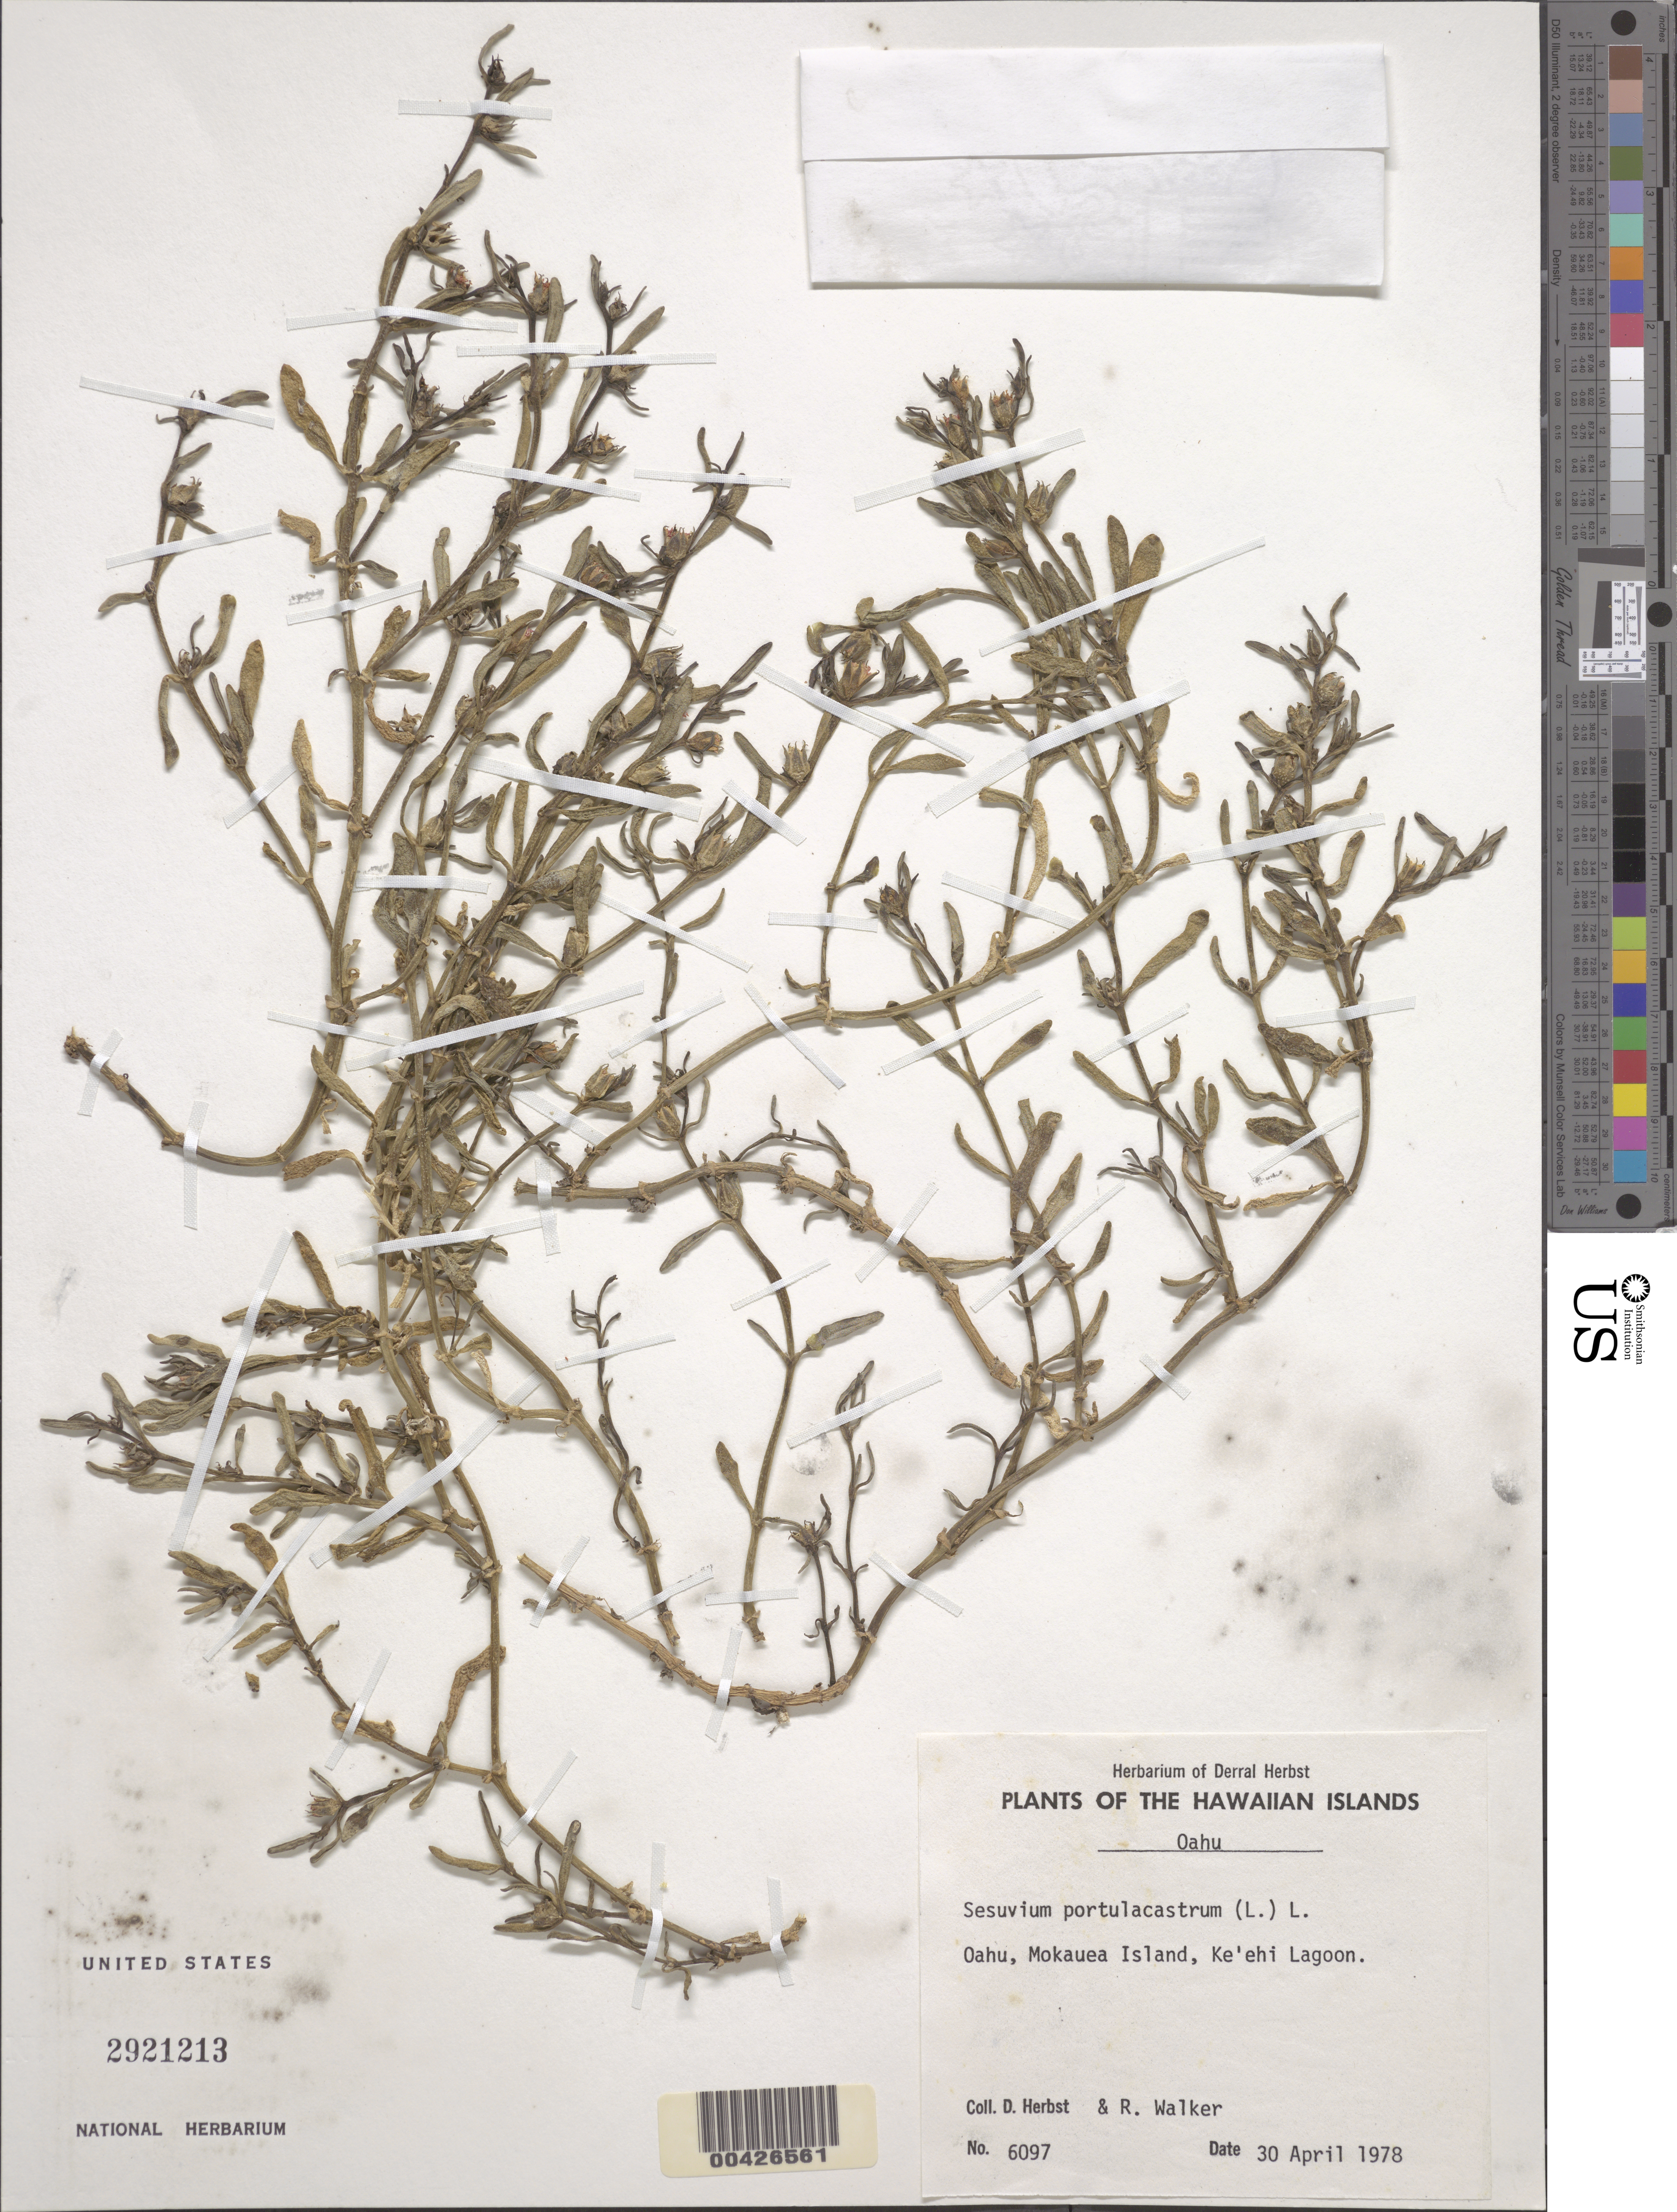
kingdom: Plantae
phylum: Tracheophyta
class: Magnoliopsida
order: Caryophyllales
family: Aizoaceae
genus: Sesuvium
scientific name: Sesuvium revolutifolium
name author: Ortega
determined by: Strong, Mark T., (BOT), Smithsonian Institution - National Museum of Natural History (UNITED STATES)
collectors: D. R. Herbst & R. Walker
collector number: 6097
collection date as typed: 30 Apr 1978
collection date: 1978-04-30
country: United States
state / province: Hawaii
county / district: Honolulu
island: Oahu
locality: Oahu, Mokauea Island, Ke'ehi Lagoon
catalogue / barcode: US 2921213